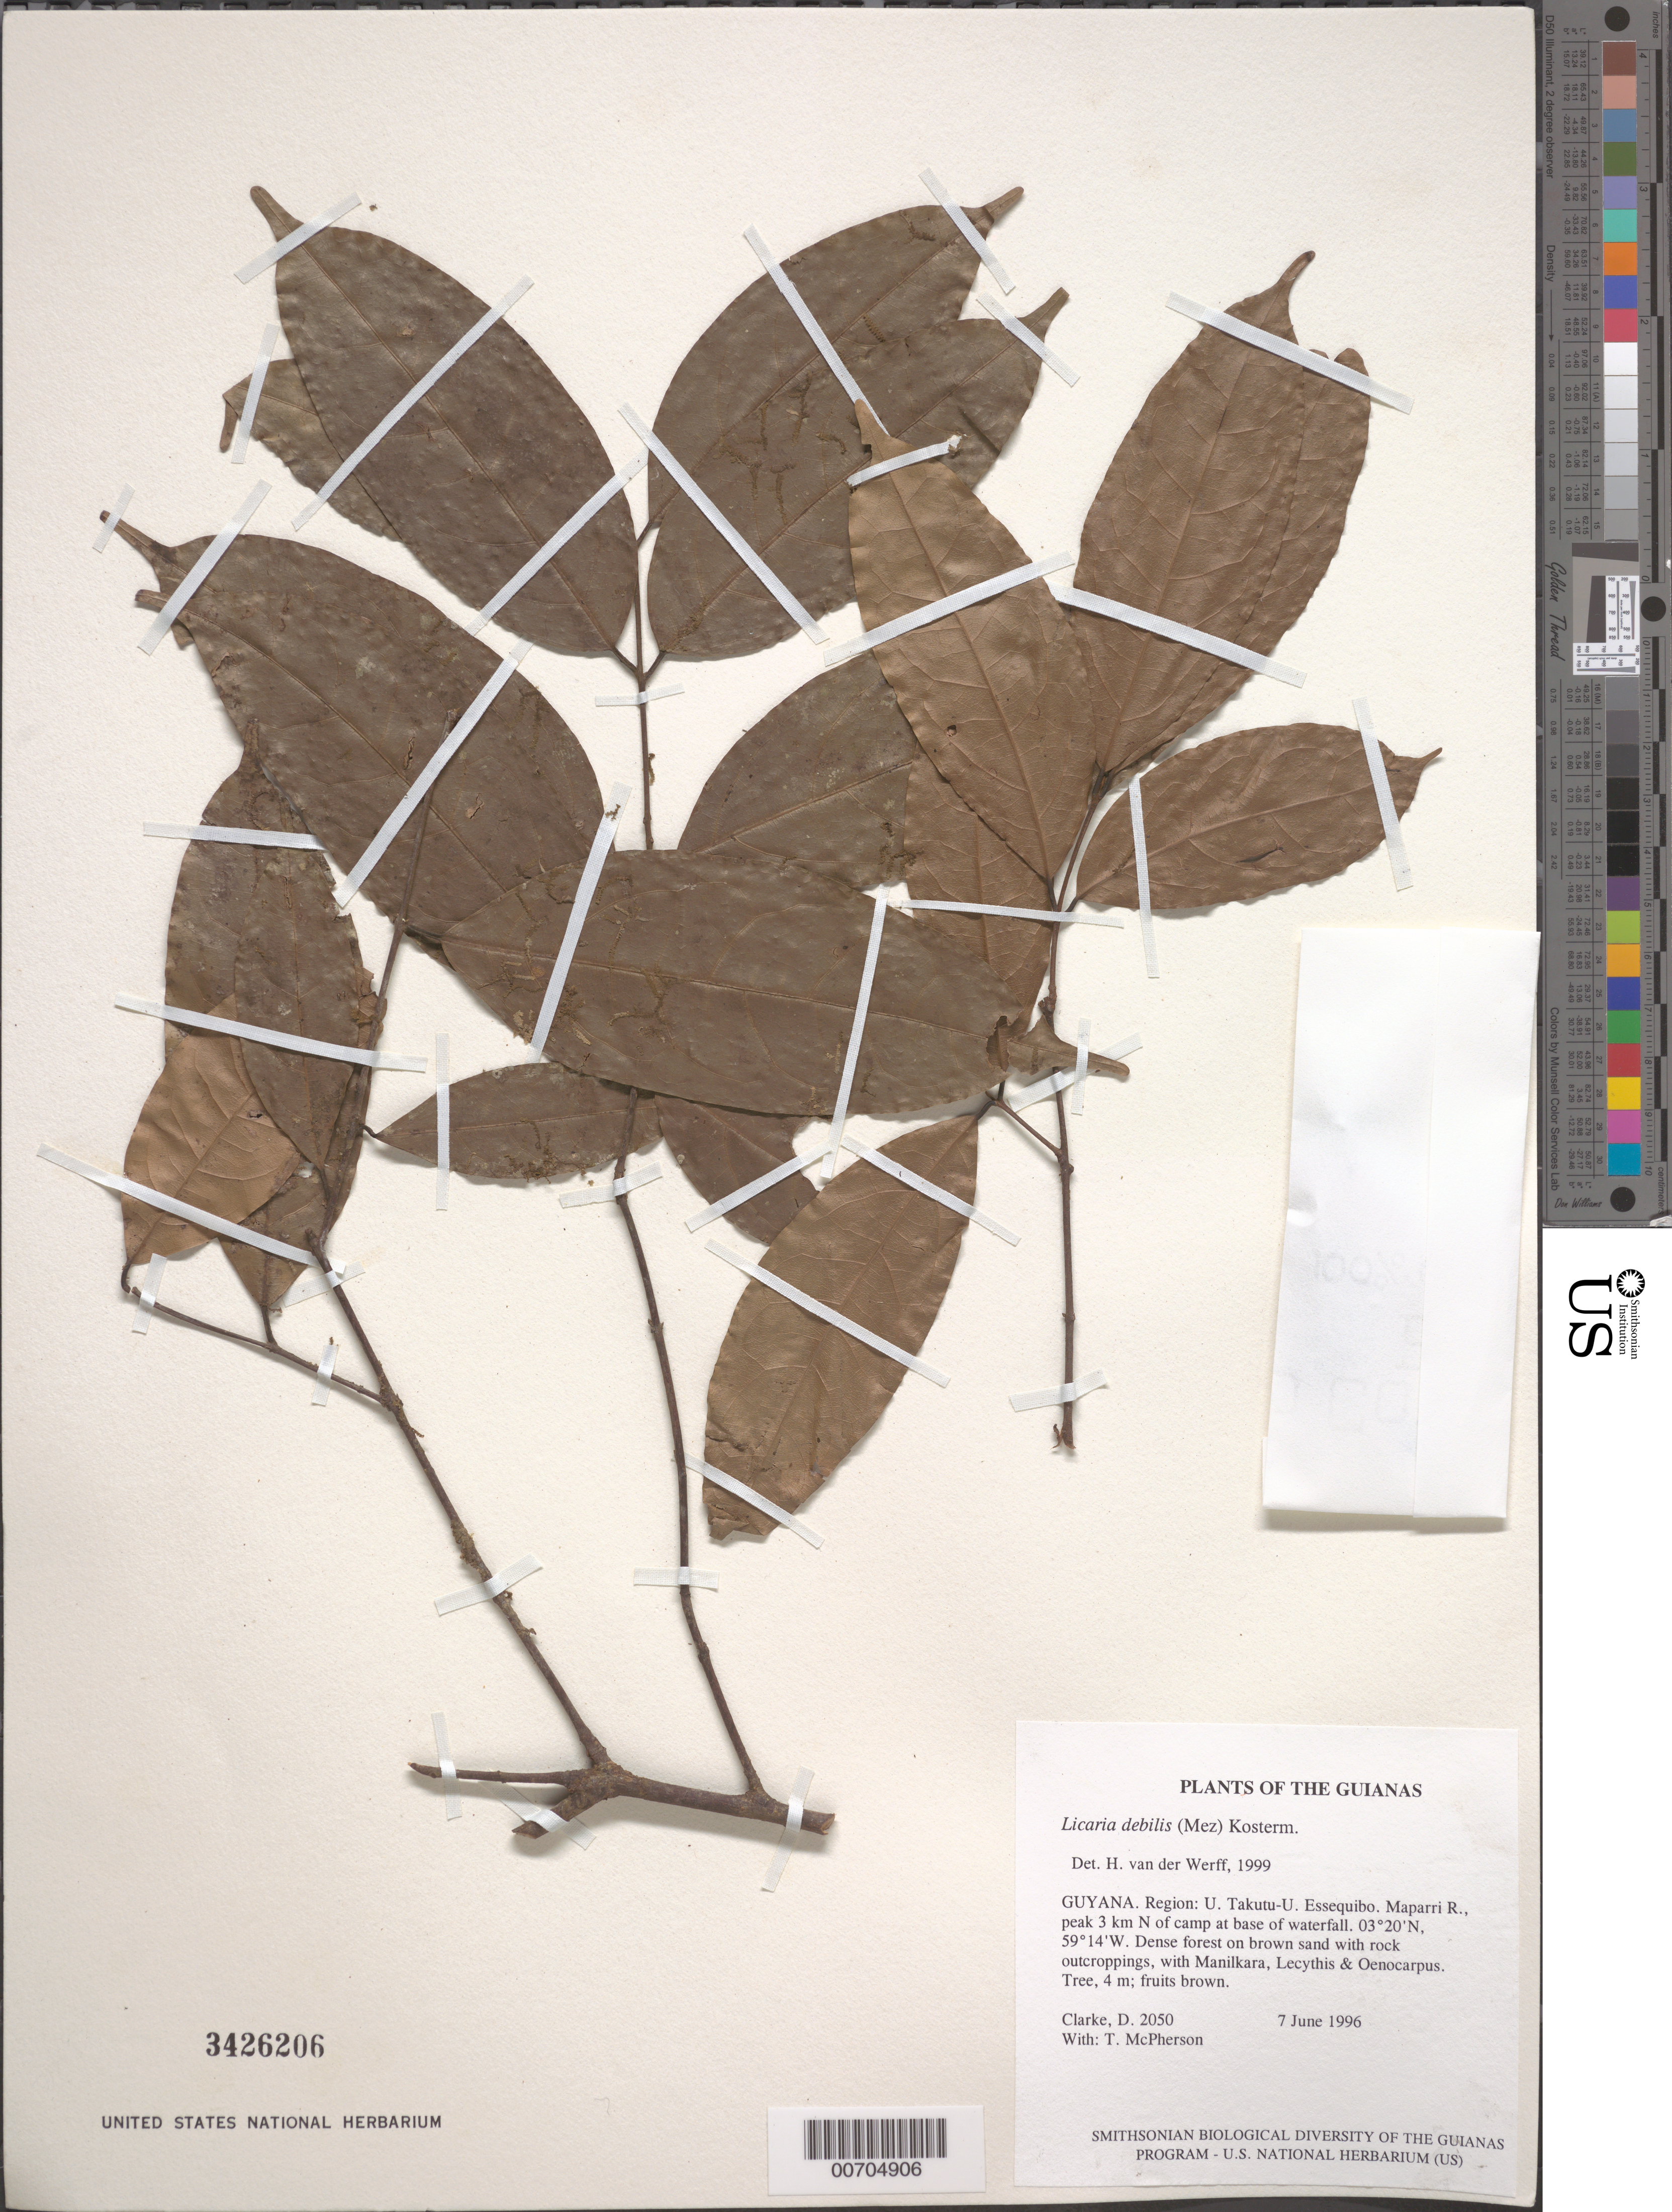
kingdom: Plantae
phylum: Tracheophyta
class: Magnoliopsida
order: Laurales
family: Lauraceae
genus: Licaria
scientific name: Licaria debilis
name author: (Mez) Kosterm.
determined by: van der Werff, H., (MO), Missouri Botanical Garden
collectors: H. D. Clarke & T. McPherson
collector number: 2050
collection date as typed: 7 June 1996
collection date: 1996-06-07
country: Guyana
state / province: U. Takutu-U. Essequibo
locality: Maparri R., peak 3 km N of camp at base of waterfall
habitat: Dense forest on brown sand with rock outcroppings, with Manilkara, Lecythis & Oenocarpus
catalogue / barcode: US 3426206